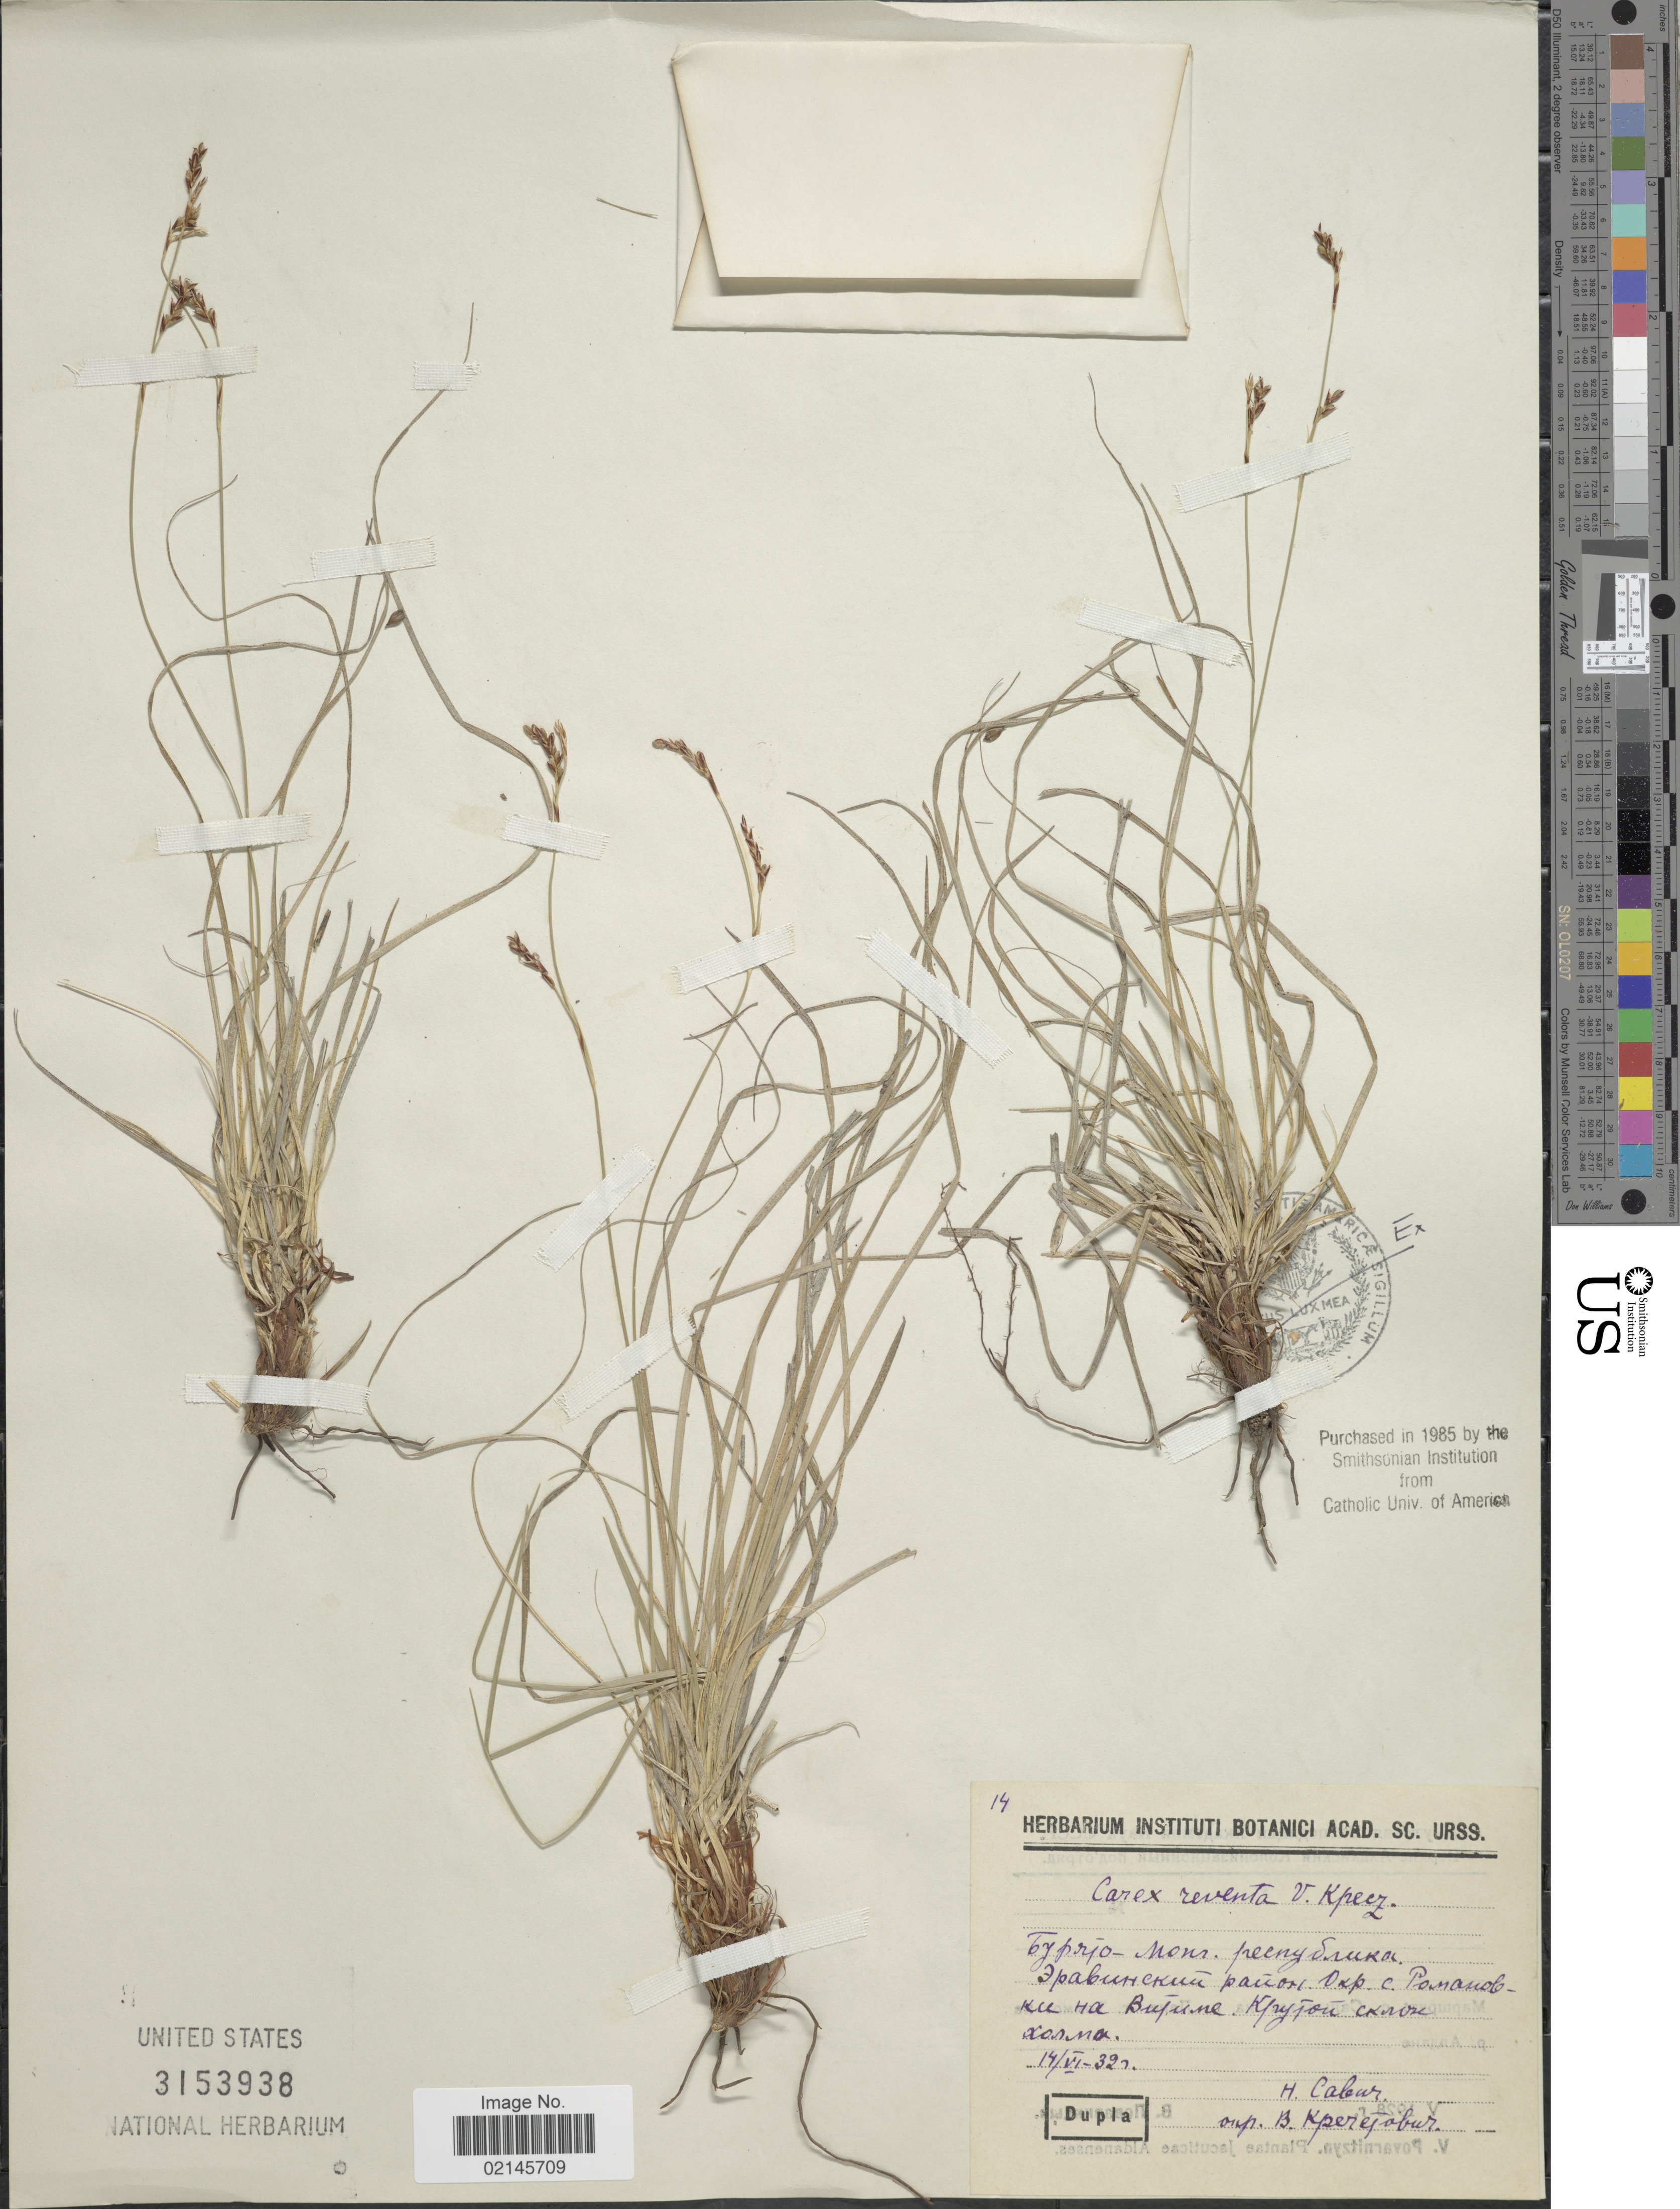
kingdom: Plantae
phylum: Tracheophyta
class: Liliopsida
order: Poales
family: Cyperaceae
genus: Carex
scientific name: Carex reventa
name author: V.I. Krecz.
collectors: H. Cabur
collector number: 14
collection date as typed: Transcribed d/m/y: 14/6/32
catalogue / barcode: US 3153938